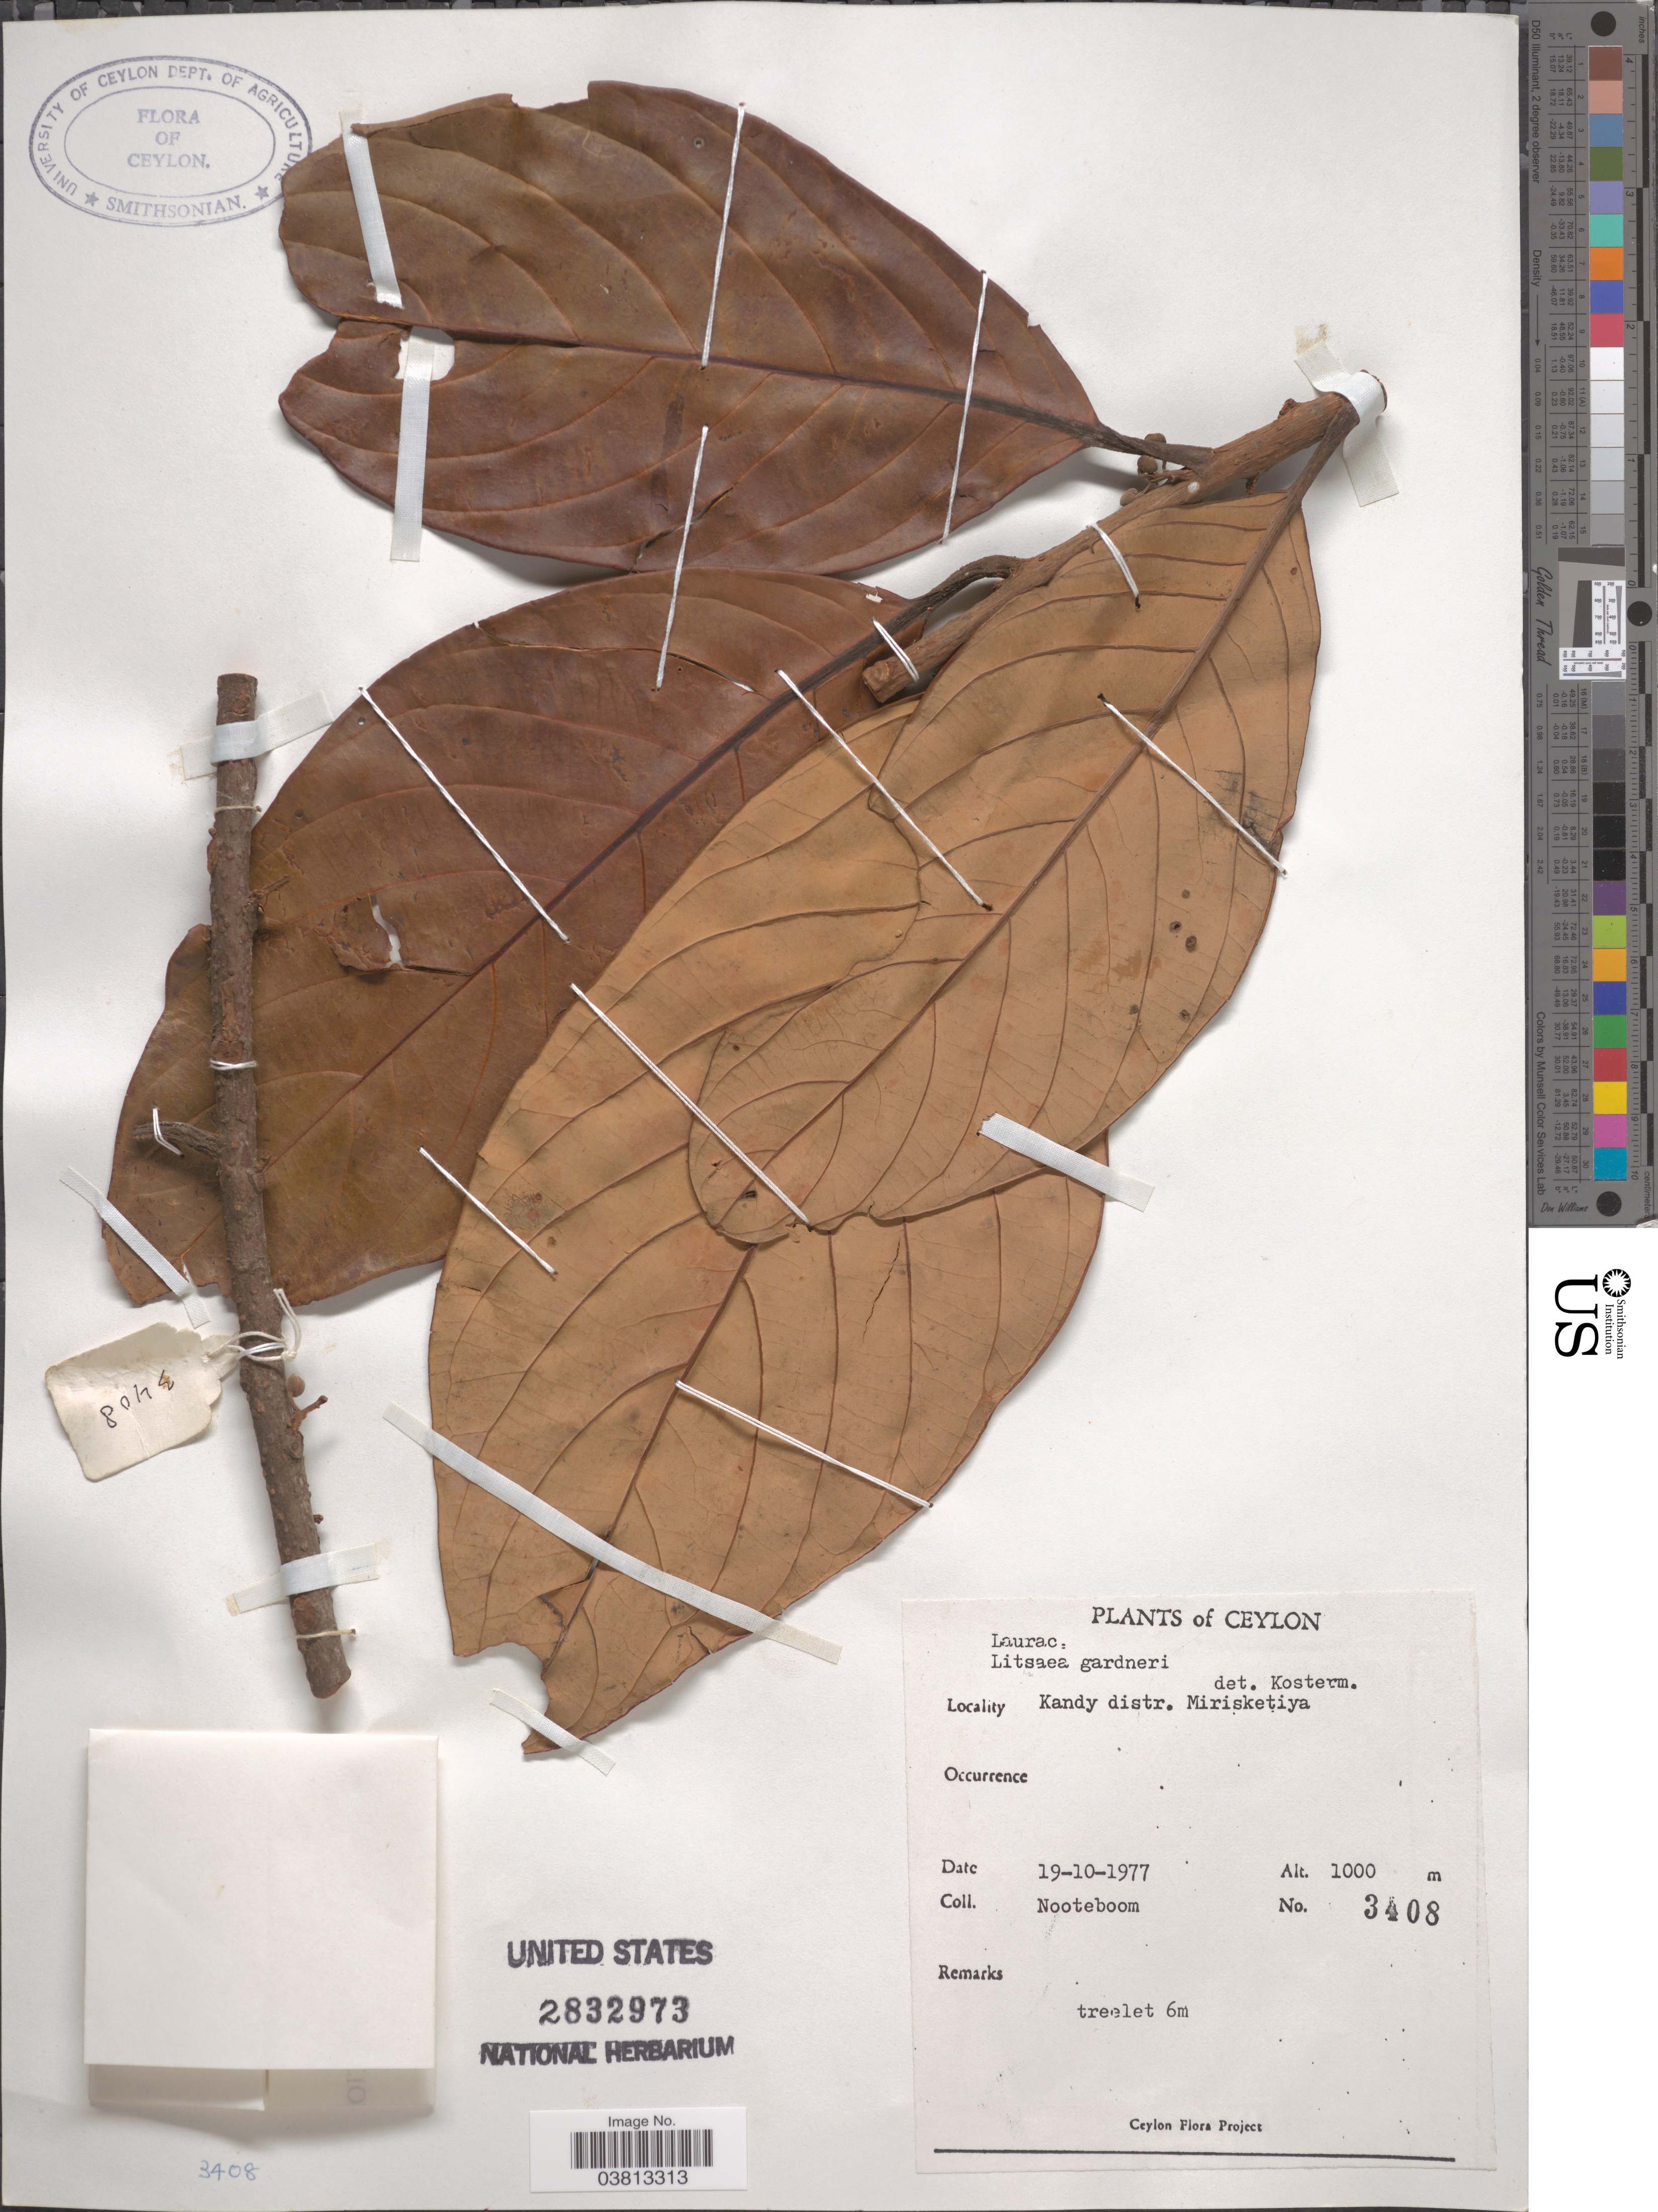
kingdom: Plantae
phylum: Tracheophyta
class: Magnoliopsida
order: Laurales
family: Lauraceae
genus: Litsea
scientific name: Litsea gardneri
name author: Meisn.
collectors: Nooteboom, --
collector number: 3408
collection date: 1977-10-19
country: Sri Lanka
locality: Ceylon. Kandy distr. Mirisketiya.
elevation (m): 1000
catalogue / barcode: US 2832973